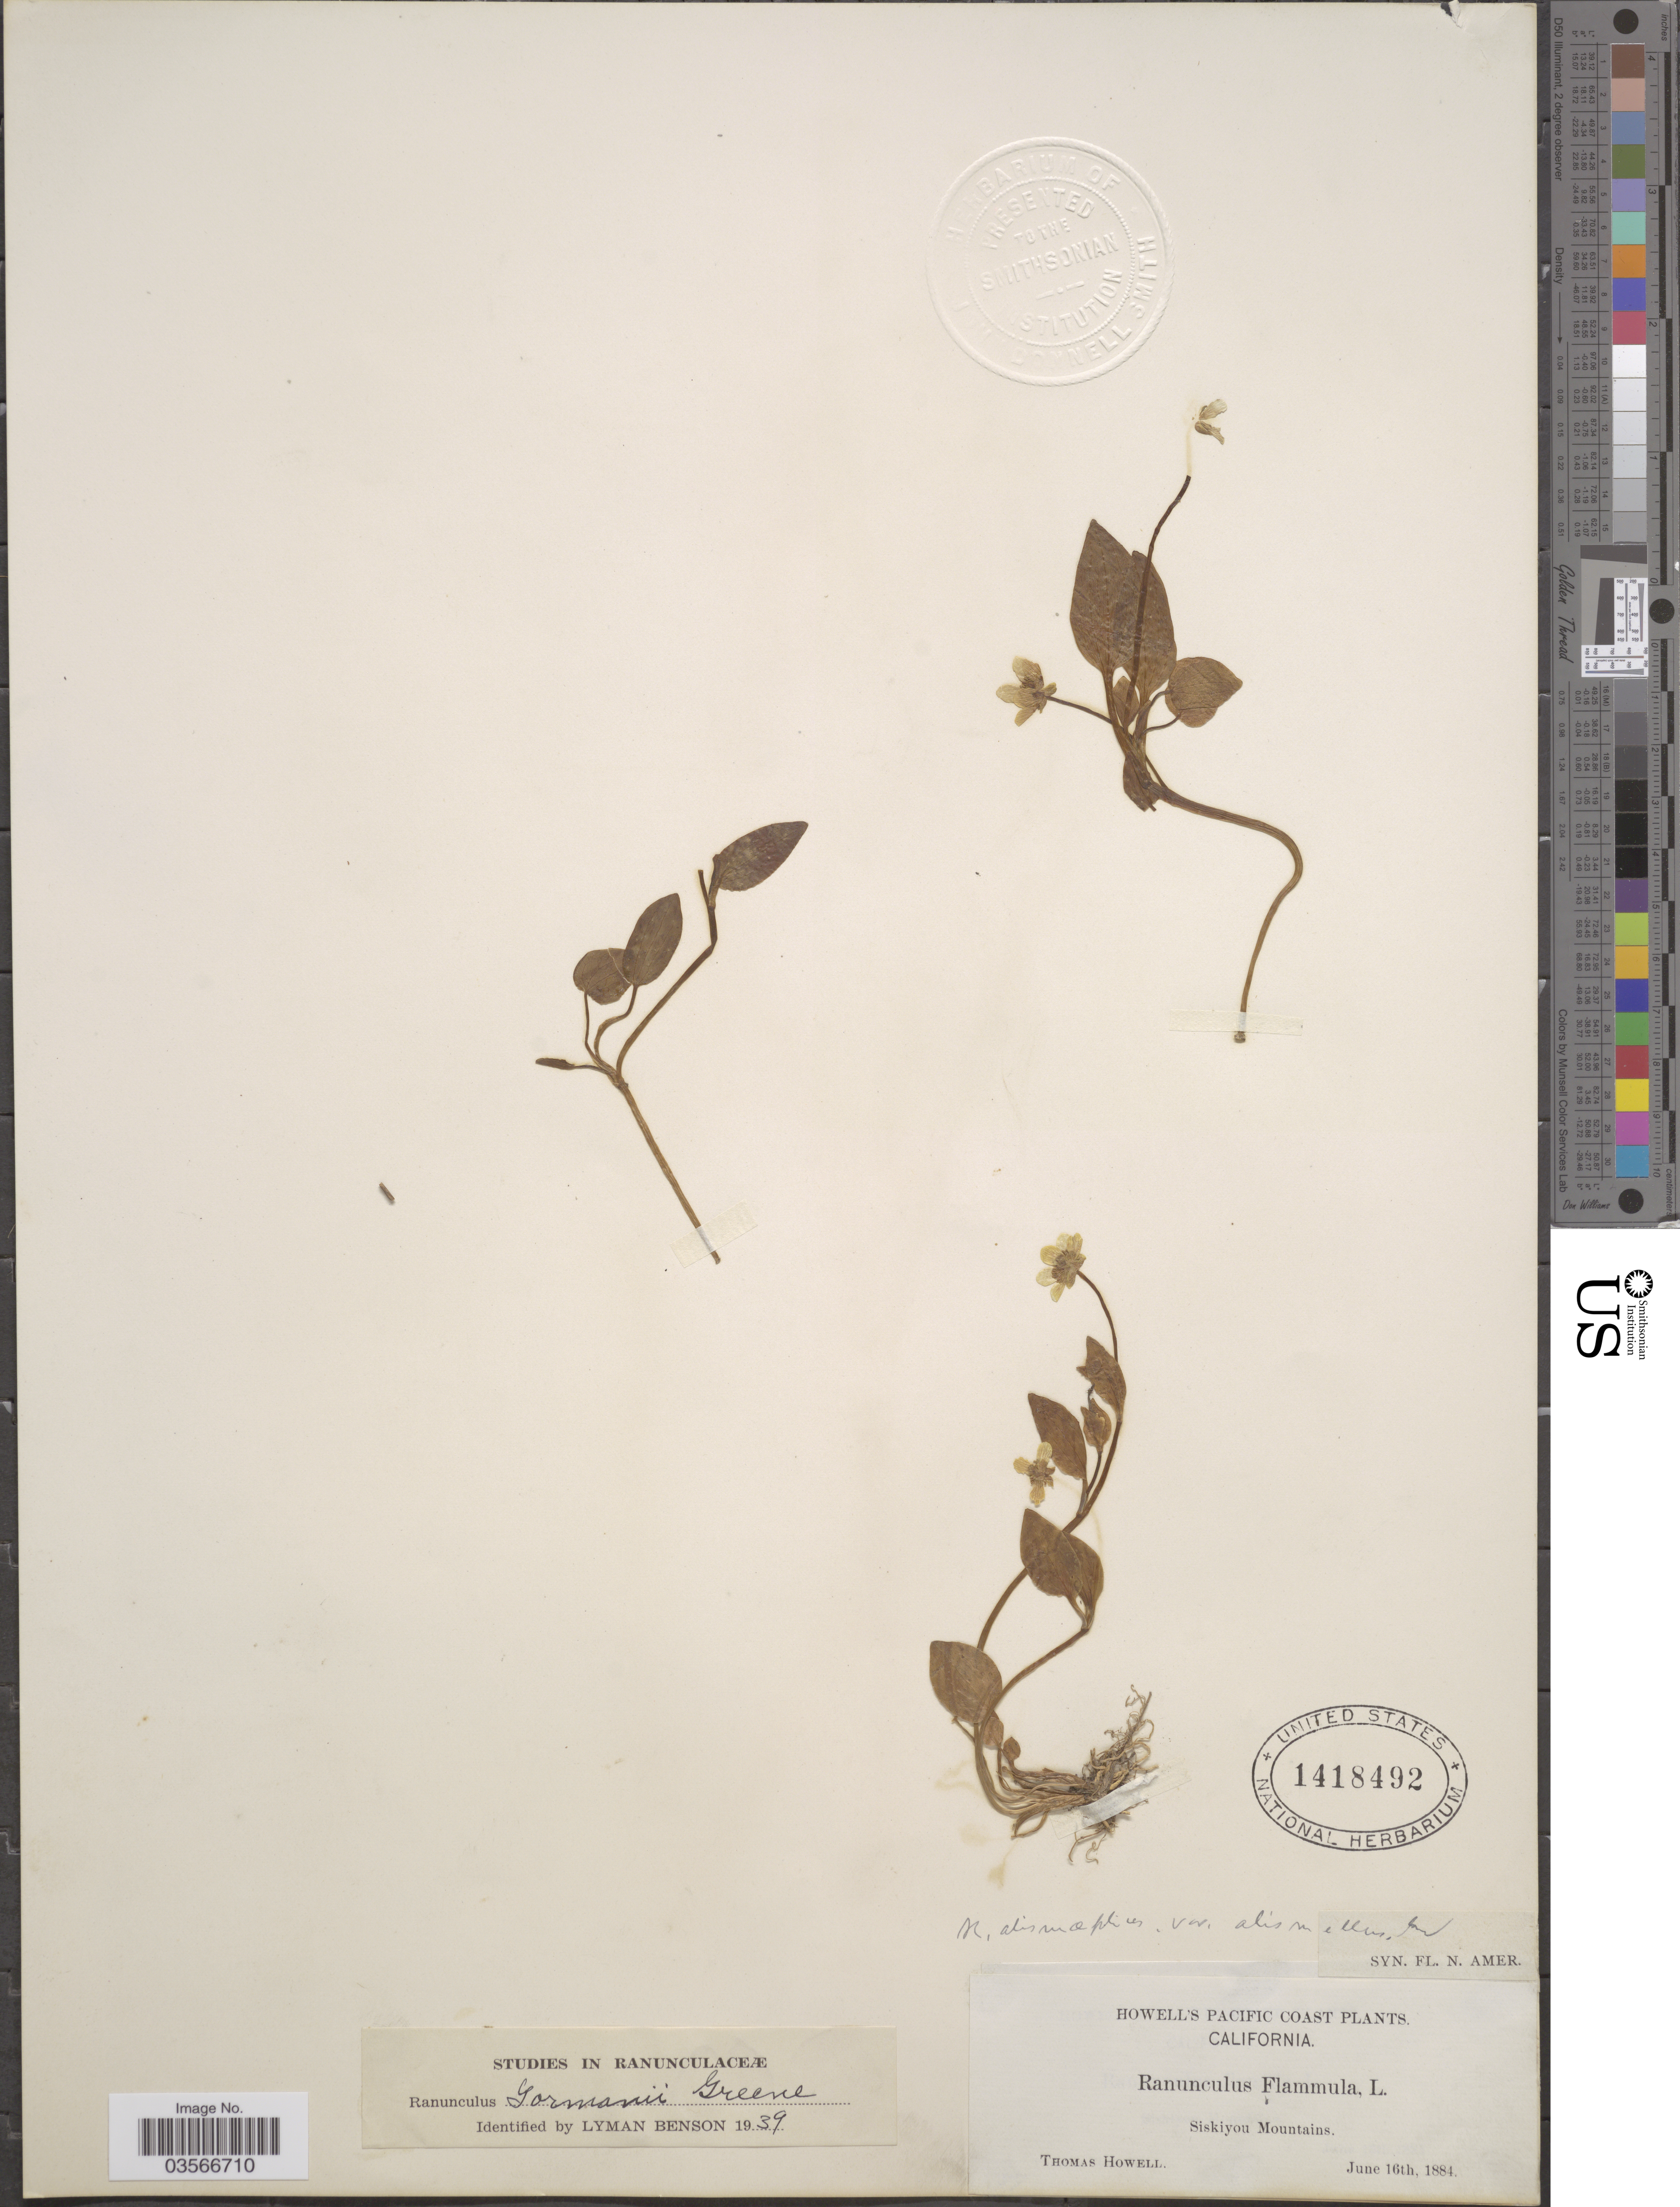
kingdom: Plantae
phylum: Tracheophyta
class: Magnoliopsida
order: Ranunculales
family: Ranunculaceae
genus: Ranunculus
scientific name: Ranunculus gormanii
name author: Greene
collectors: T. Howell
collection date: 1884-06-16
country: United States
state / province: California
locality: Pacific Coast. Siskiyou Mountains.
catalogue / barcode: US 1418492